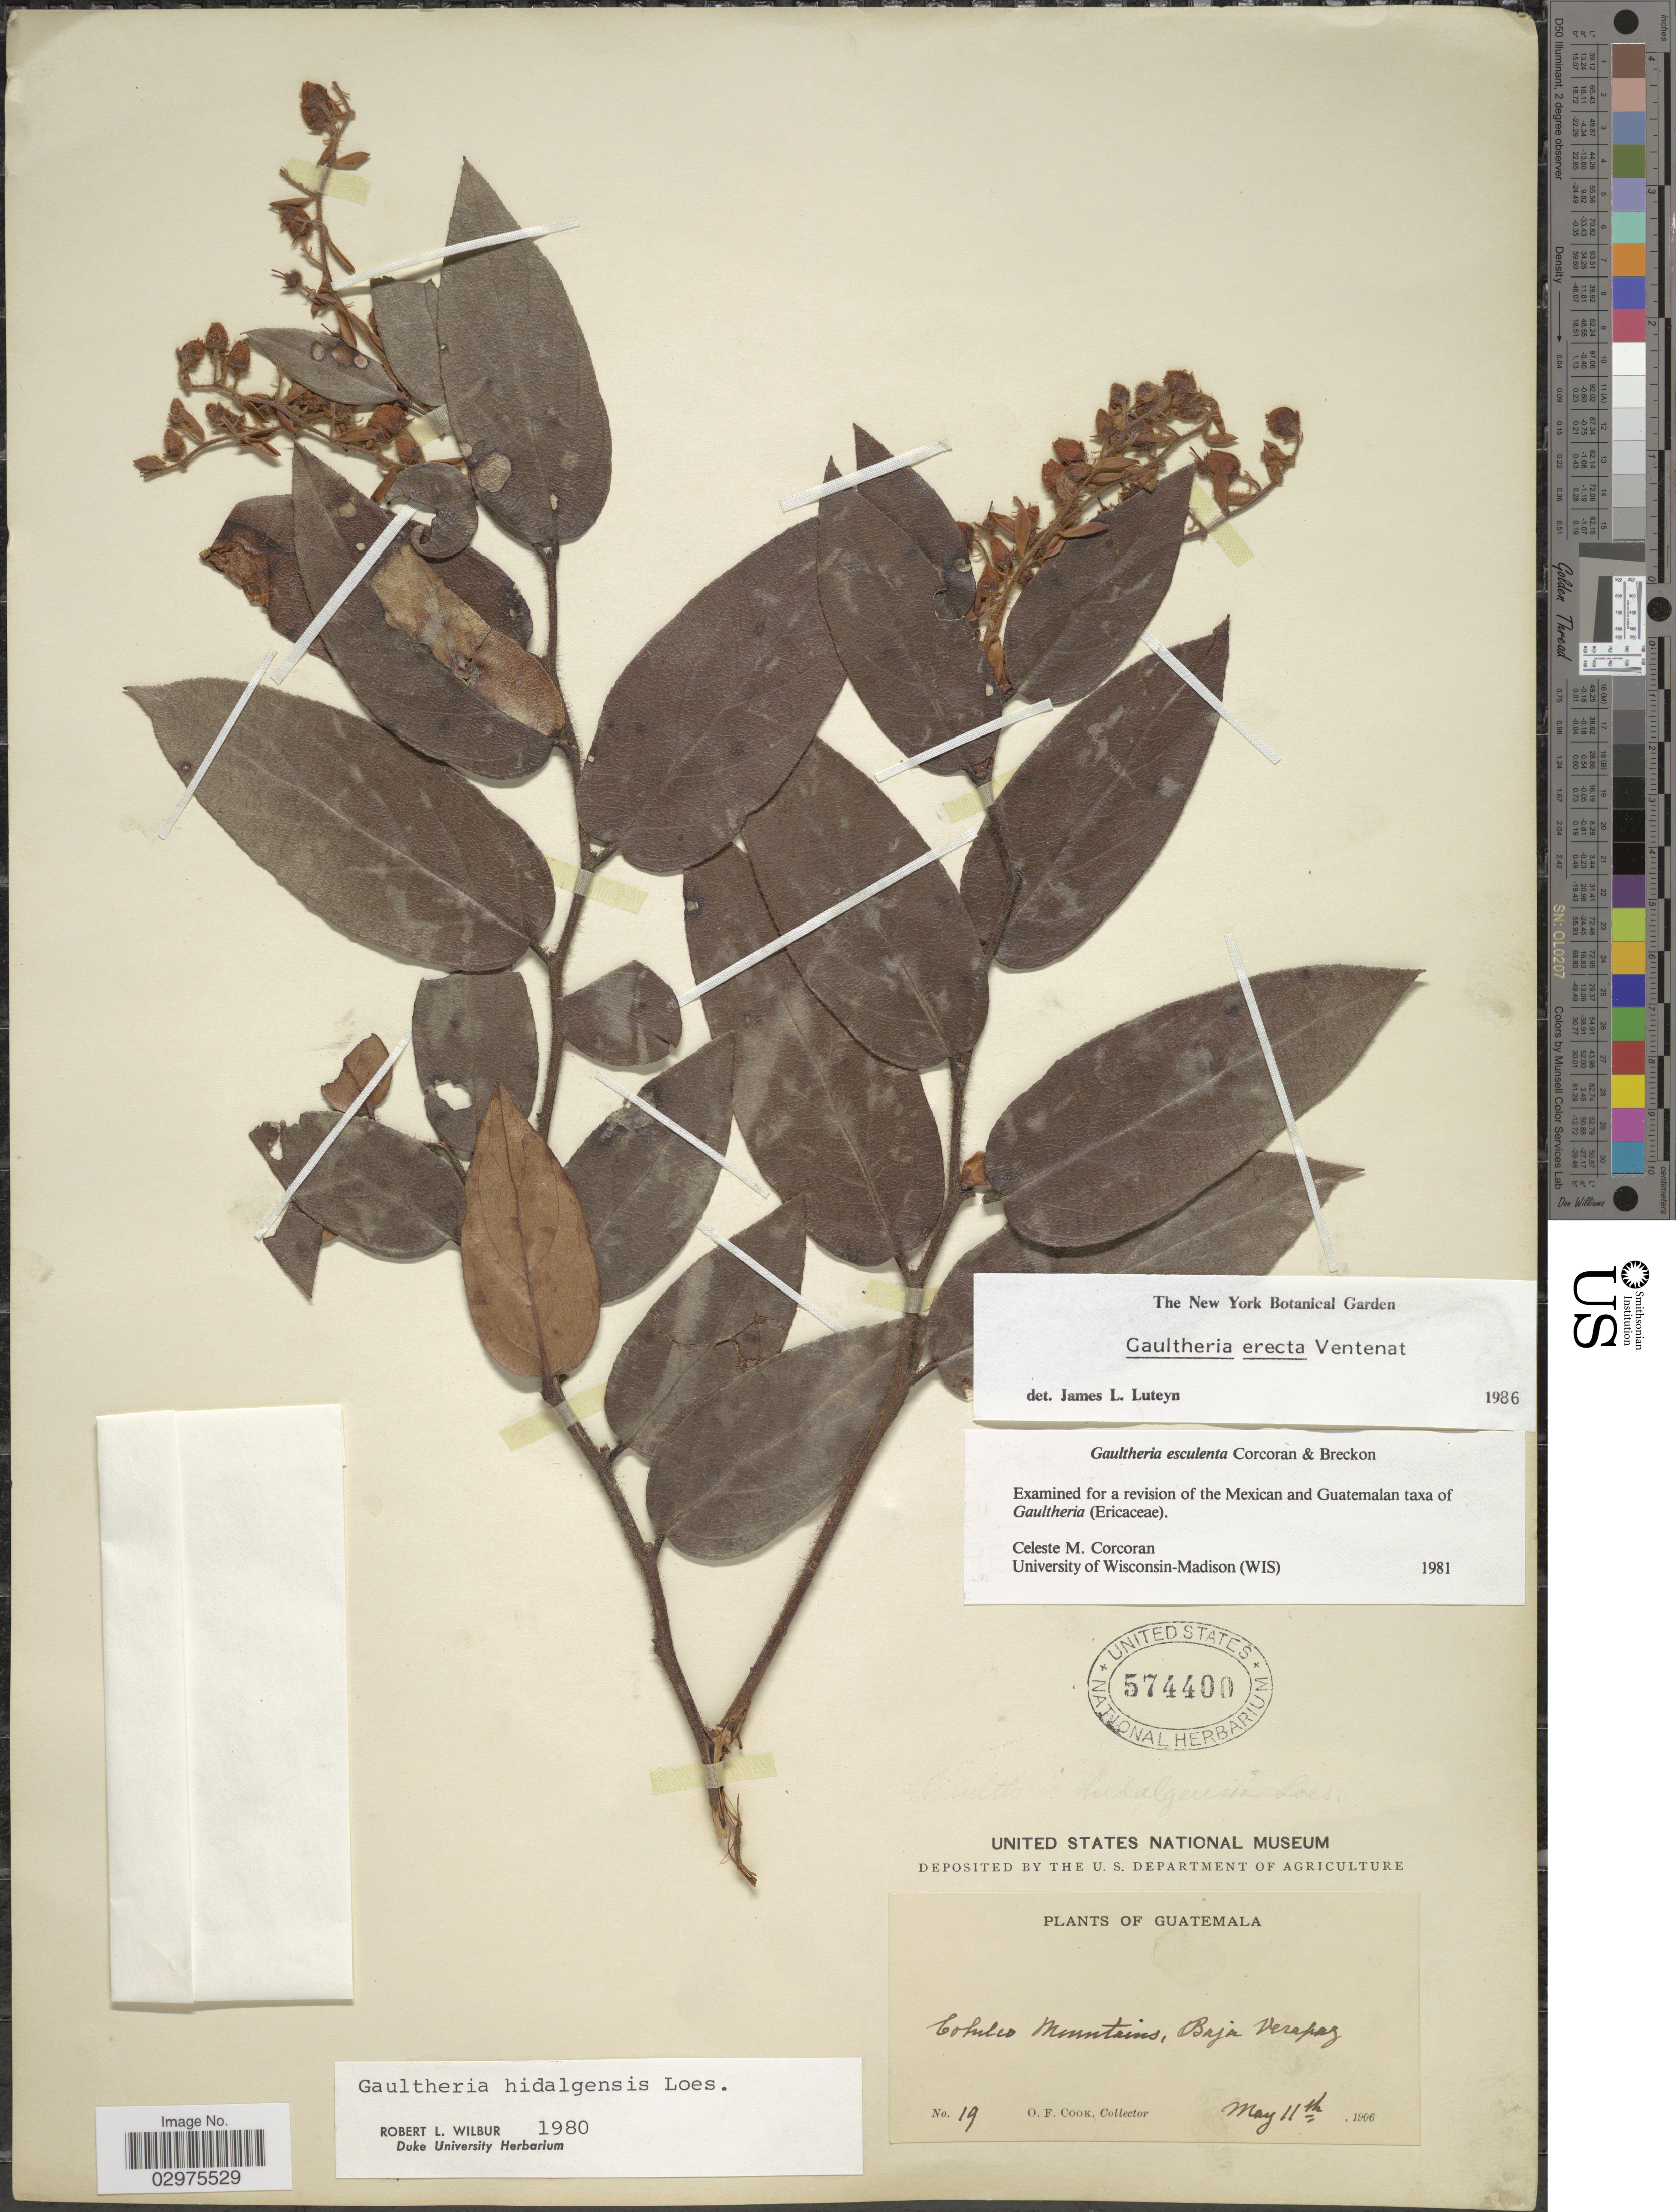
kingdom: Plantae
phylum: Tracheophyta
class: Magnoliopsida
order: Ericales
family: Ericaceae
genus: Gaultheria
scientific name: Gaultheria erecta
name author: Vent.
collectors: O. F. Cook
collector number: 19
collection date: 1906-05-11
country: Guatemala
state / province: Baja Verapaz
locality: Cobulco Mountains.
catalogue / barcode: US 574400